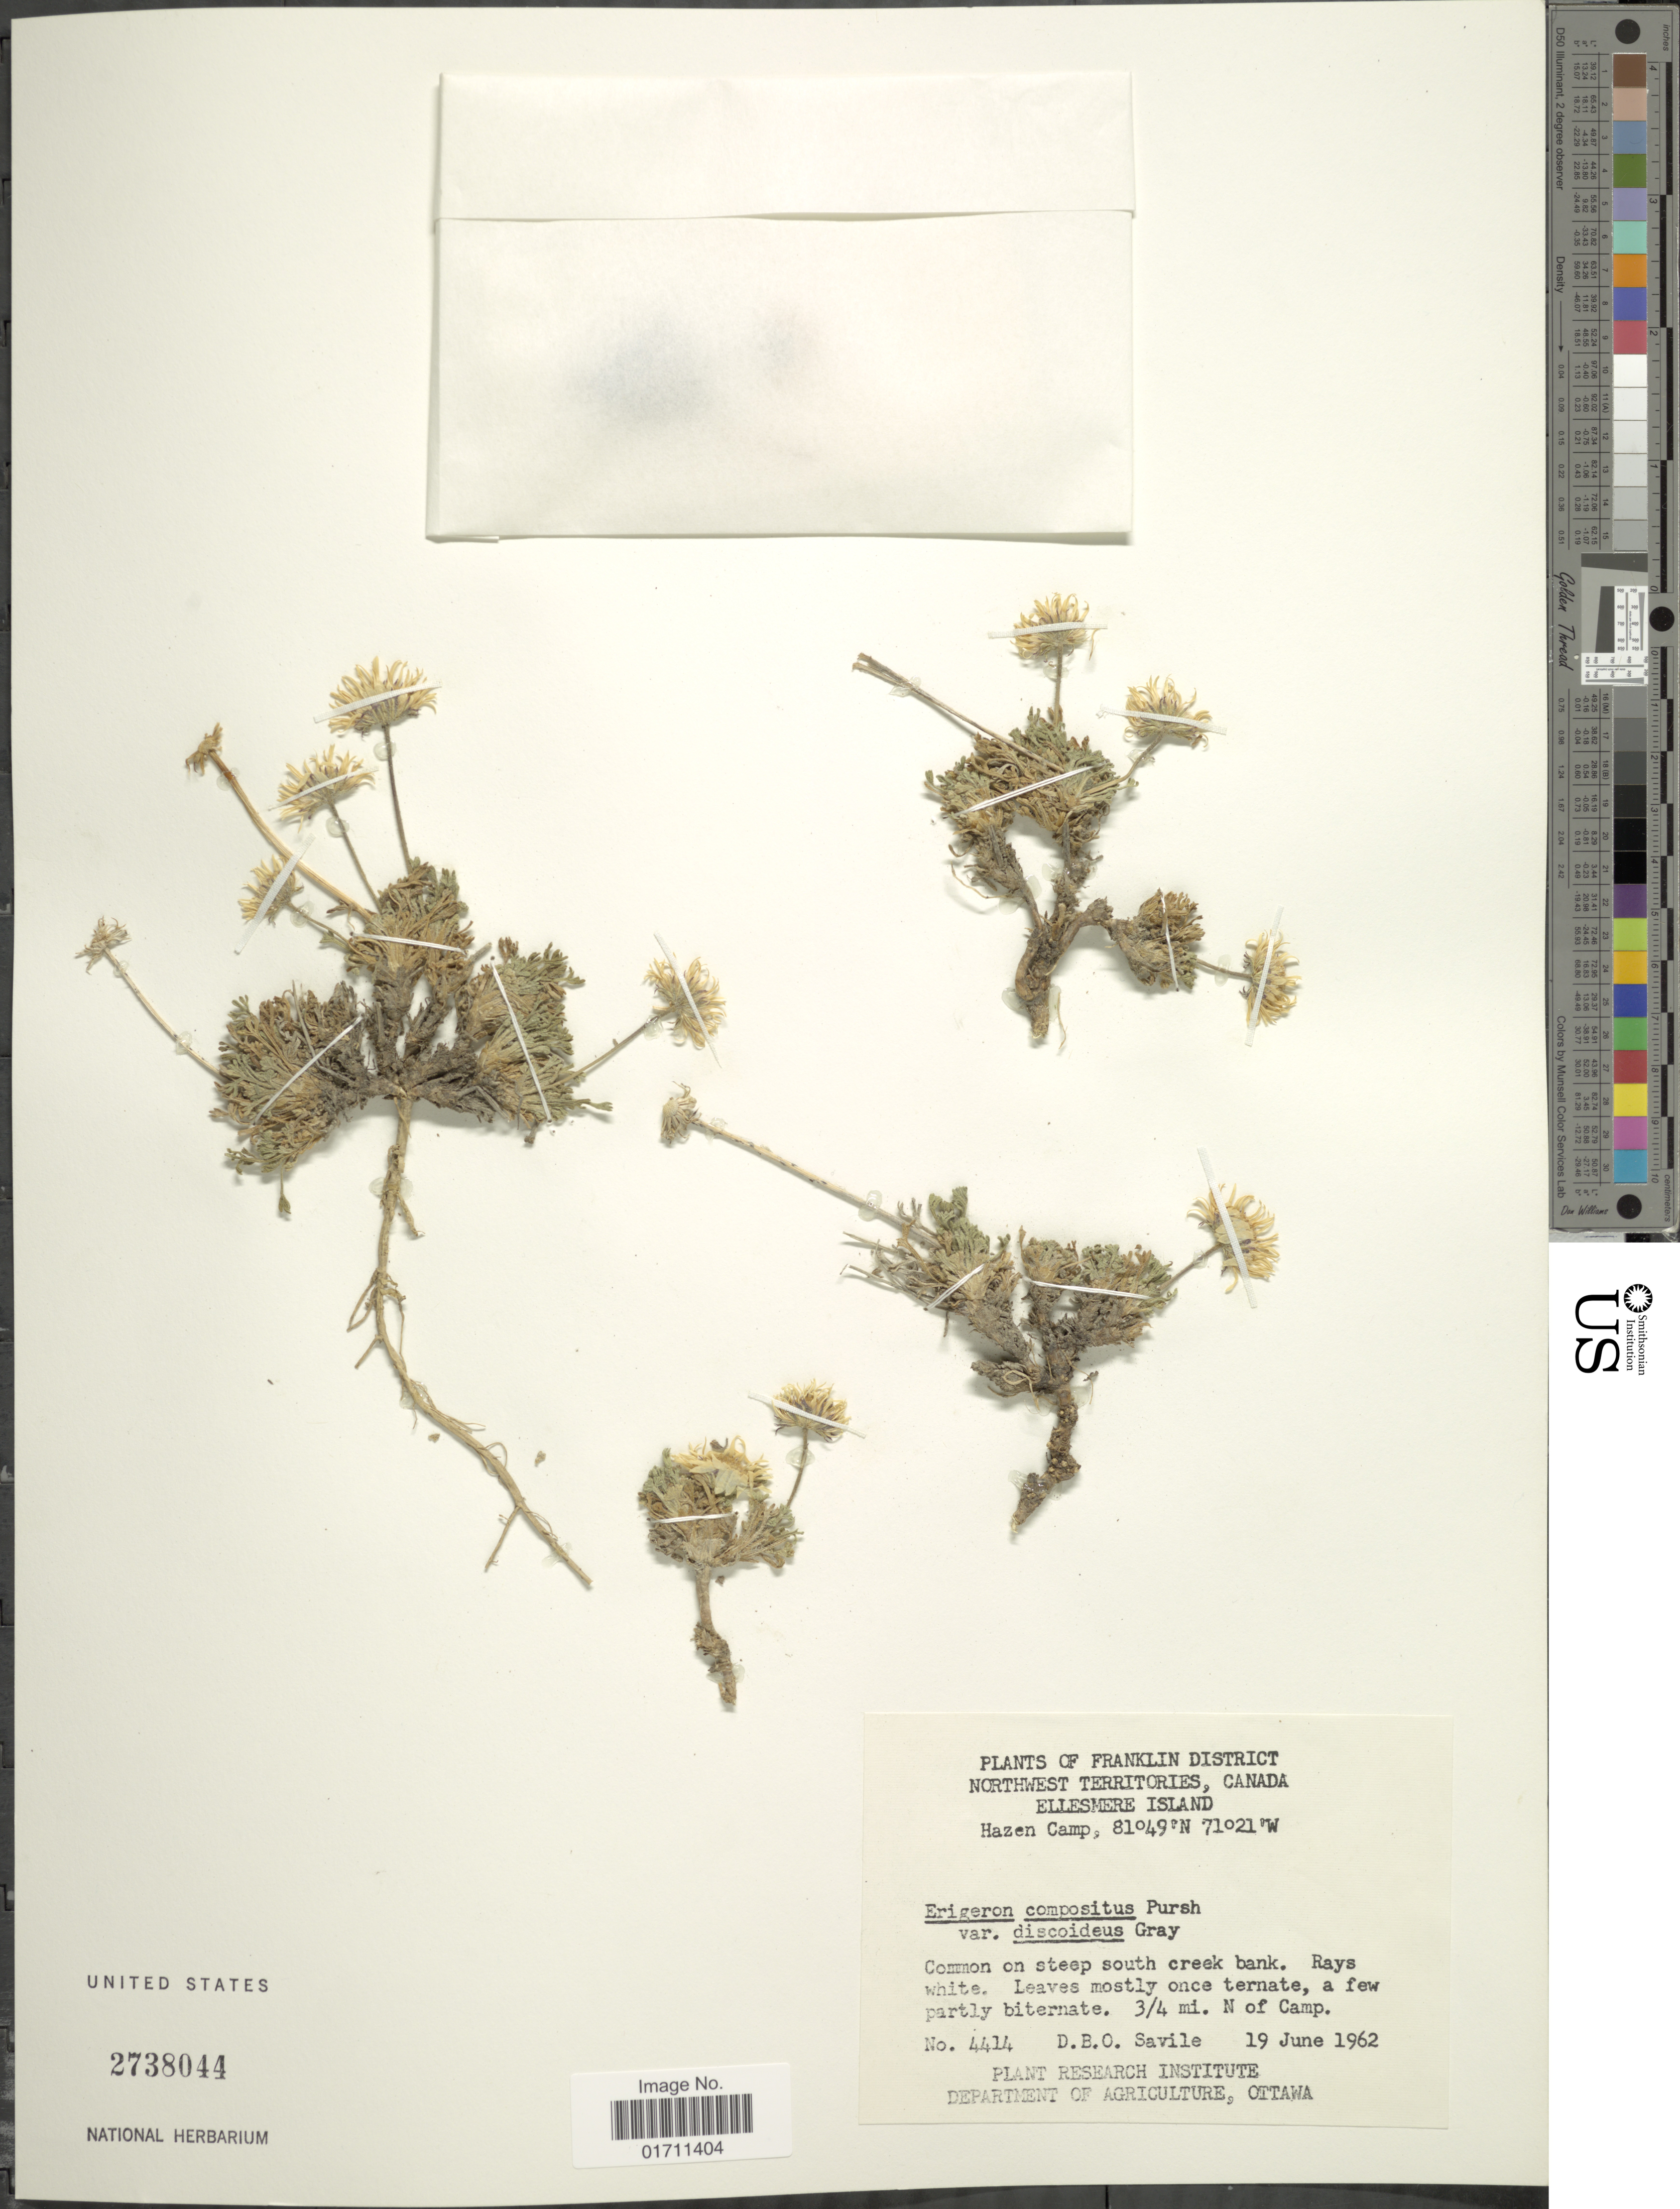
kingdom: Plantae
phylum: Tracheophyta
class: Magnoliopsida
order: Asterales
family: Asteraceae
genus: Erigeron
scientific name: Erigeron compositus subsp. discoideus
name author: (A. Gray) Piper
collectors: D. Savile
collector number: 4414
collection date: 1962-06-19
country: Canada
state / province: Northwest Territories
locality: Franklin District, Ellesmere Island, Hazen Camp, Common on steep south creek bank, 3/4 mi. N of Camp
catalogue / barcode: US 2738044